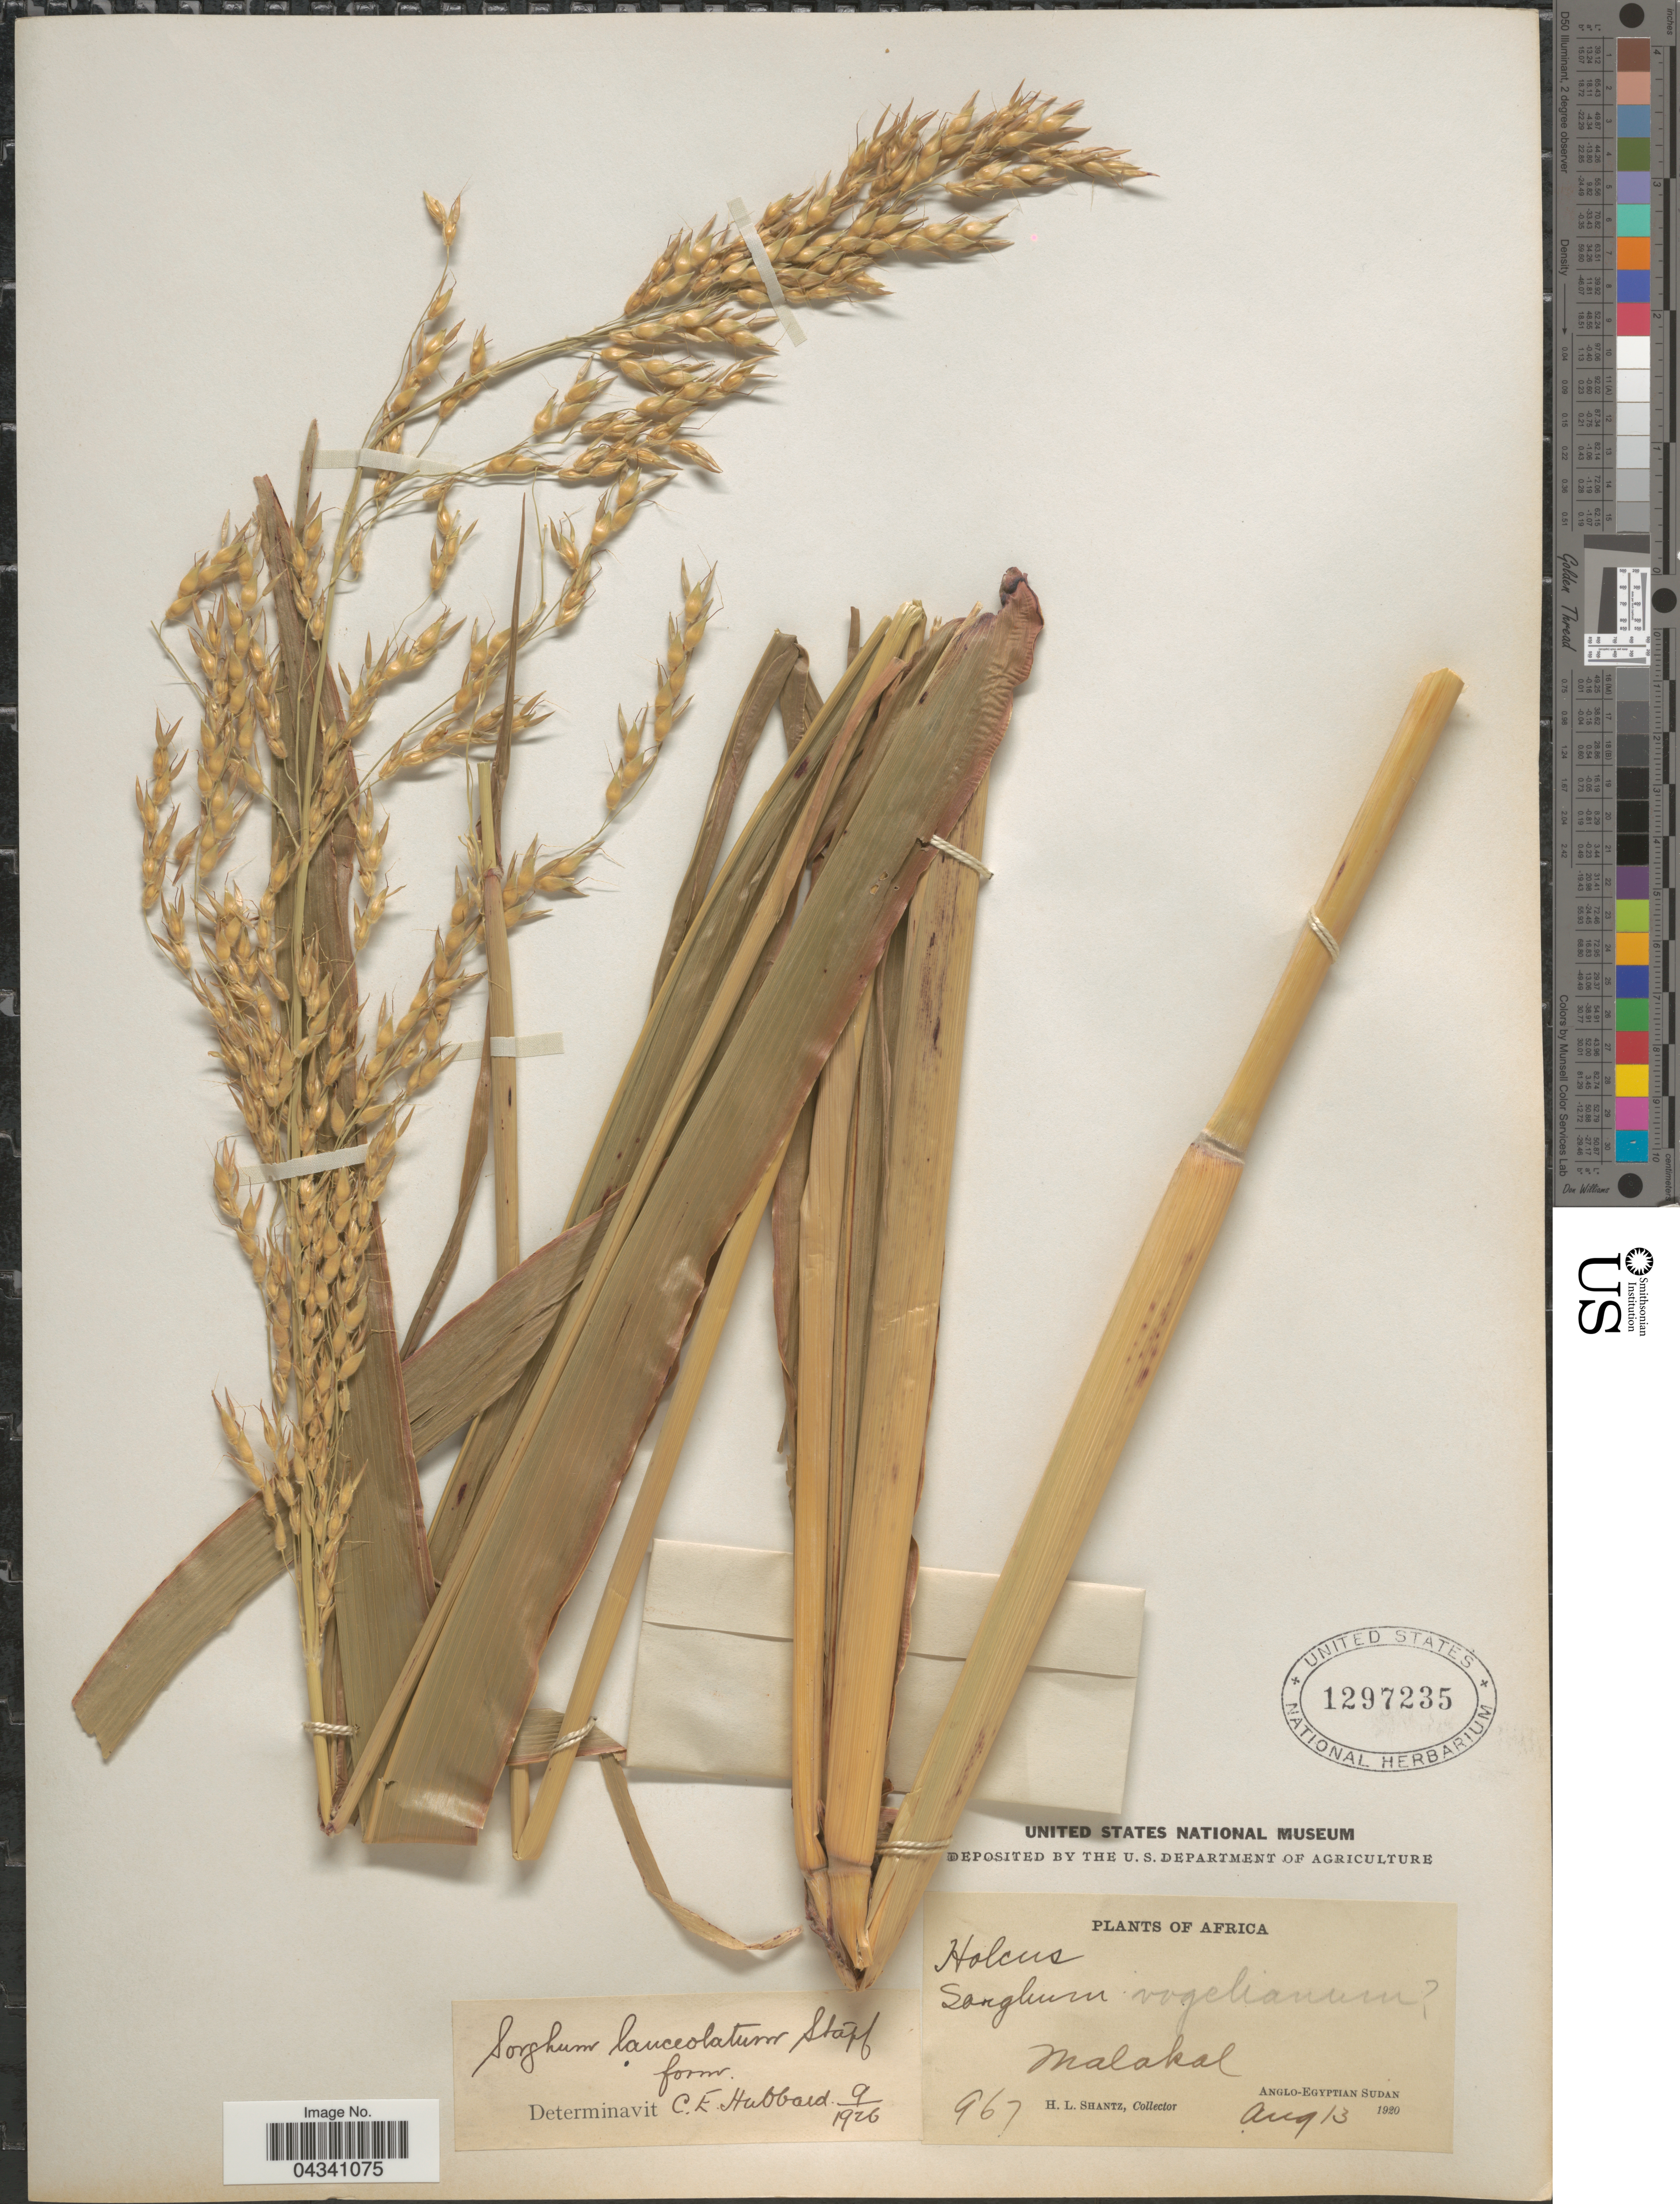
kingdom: Plantae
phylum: Tracheophyta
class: Liliopsida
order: Poales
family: Poaceae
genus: Sorghum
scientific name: Sorghum arundinaceum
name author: (Desv.) Stapf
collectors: H. Shantz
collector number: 967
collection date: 1920-08-13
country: South Sudan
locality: Africa. Malakal. Anglo-Egyptian Sudan.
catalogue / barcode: US 1297235